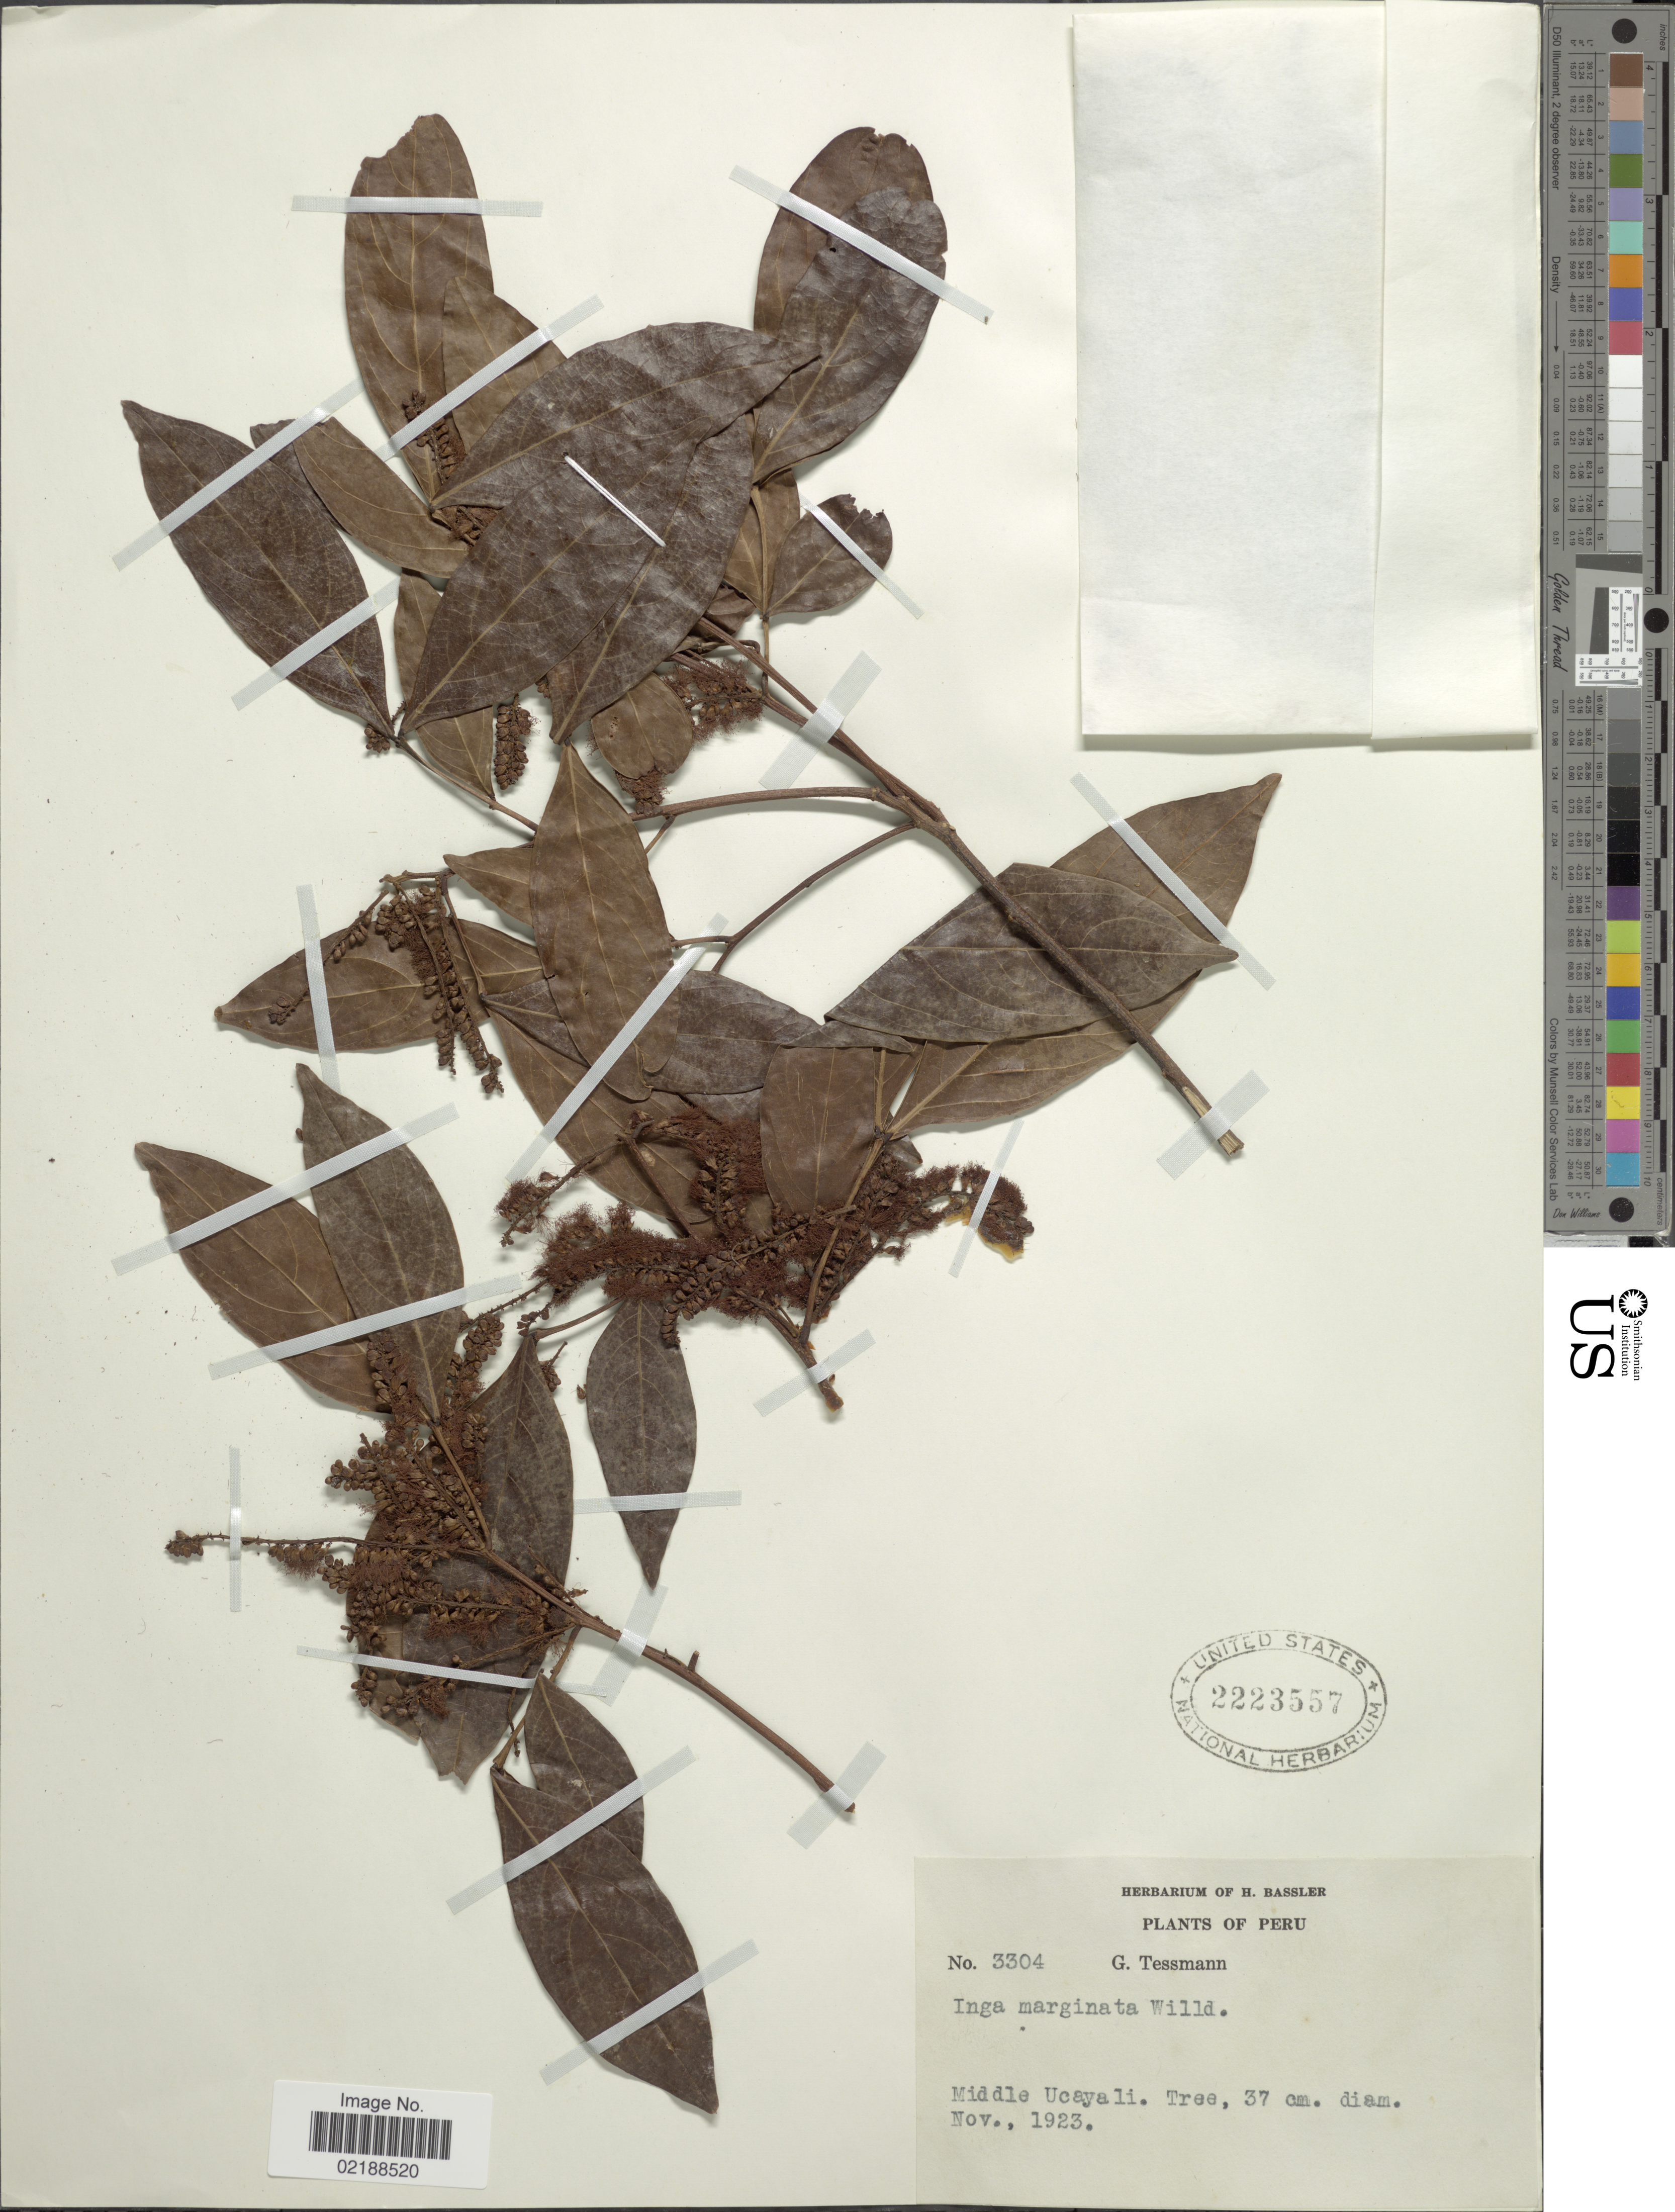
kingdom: Plantae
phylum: Tracheophyta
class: Magnoliopsida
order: Fabales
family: Fabaceae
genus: Inga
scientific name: Inga marginata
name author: Willd.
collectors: G. Tessmann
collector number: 3304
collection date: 1923-11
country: Peru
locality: Middle Ucayali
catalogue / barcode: US 2223557